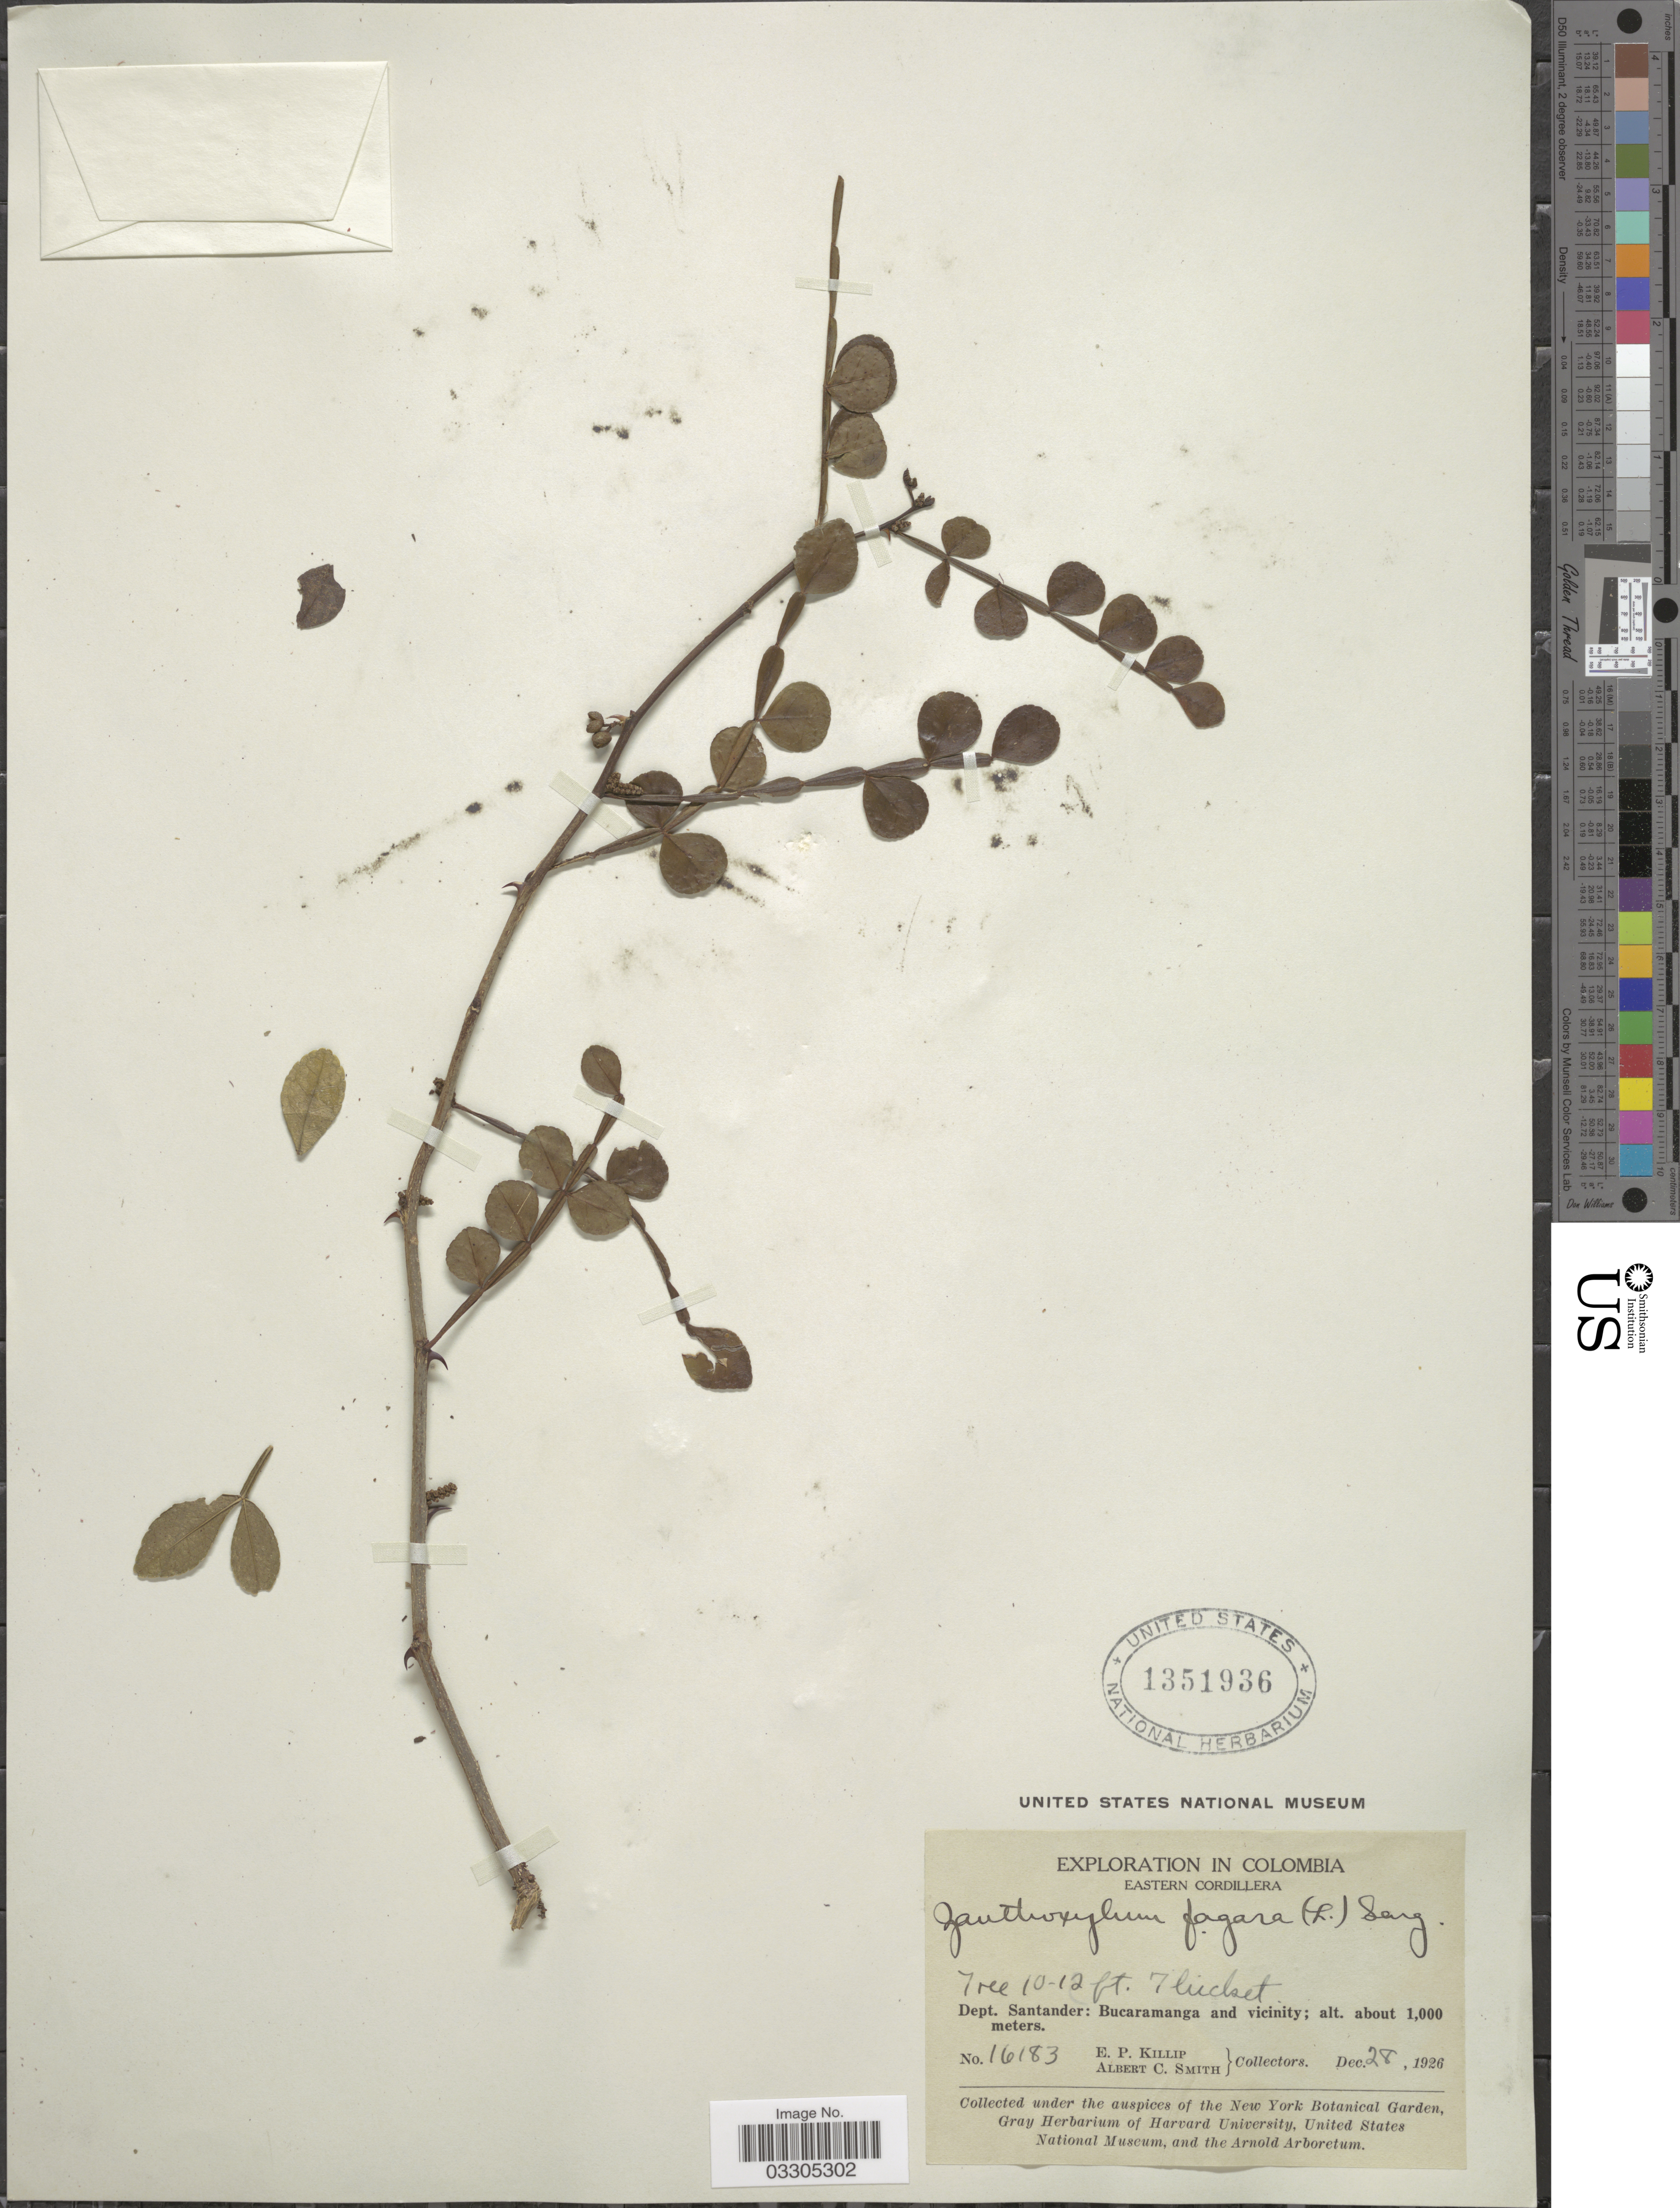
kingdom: Plantae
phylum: Tracheophyta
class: Magnoliopsida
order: Sapindales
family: Rutaceae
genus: Zanthoxylum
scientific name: Zanthoxylum fagara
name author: (L.) Sarg.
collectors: E. P. Killip & A. C. Smith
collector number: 16183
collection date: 1926-12-28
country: Colombia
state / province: Santander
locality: Eastern Cordillera. Dept. Santander: Bucaramanga and vicinity.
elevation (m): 1000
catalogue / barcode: US 1351936